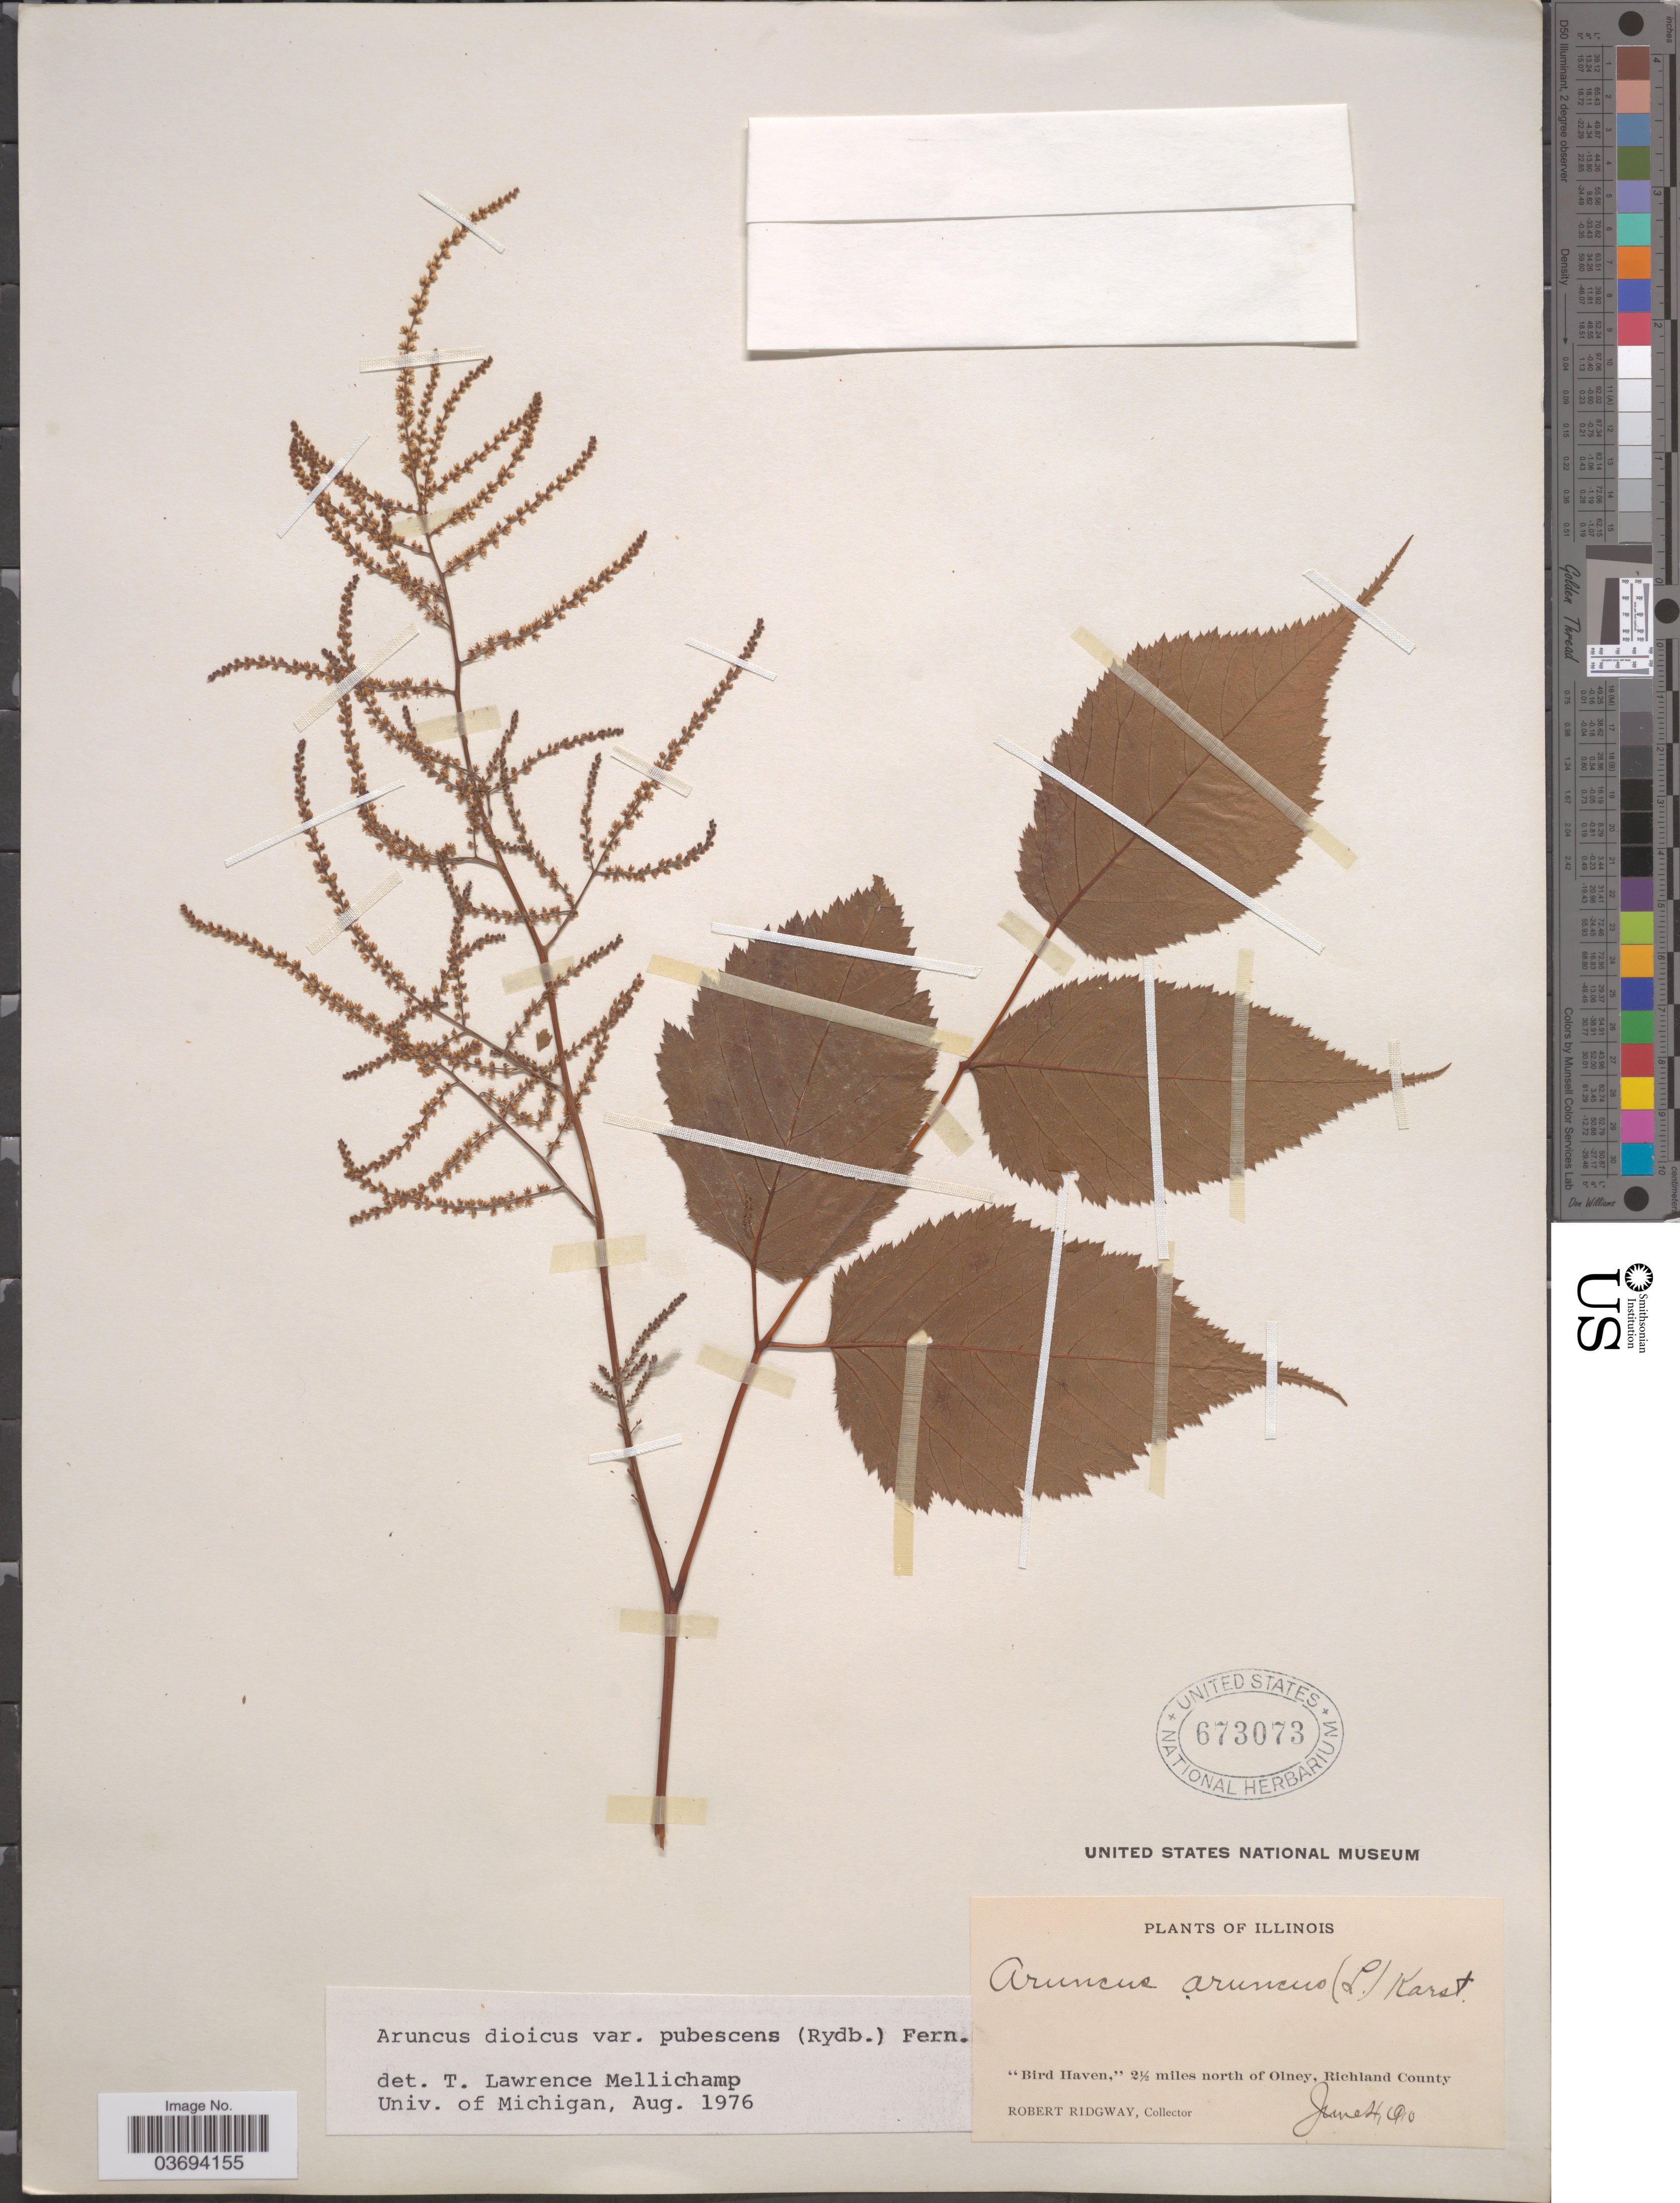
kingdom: Plantae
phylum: Tracheophyta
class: Magnoliopsida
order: Rosales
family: Rosaceae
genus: Aruncus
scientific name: Aruncus dioicus var. pubescens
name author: (Rydb.) Fernald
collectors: R. Ridgway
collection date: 1910-06-04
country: United States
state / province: Illinois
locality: Bird Haven,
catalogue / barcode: US 673073